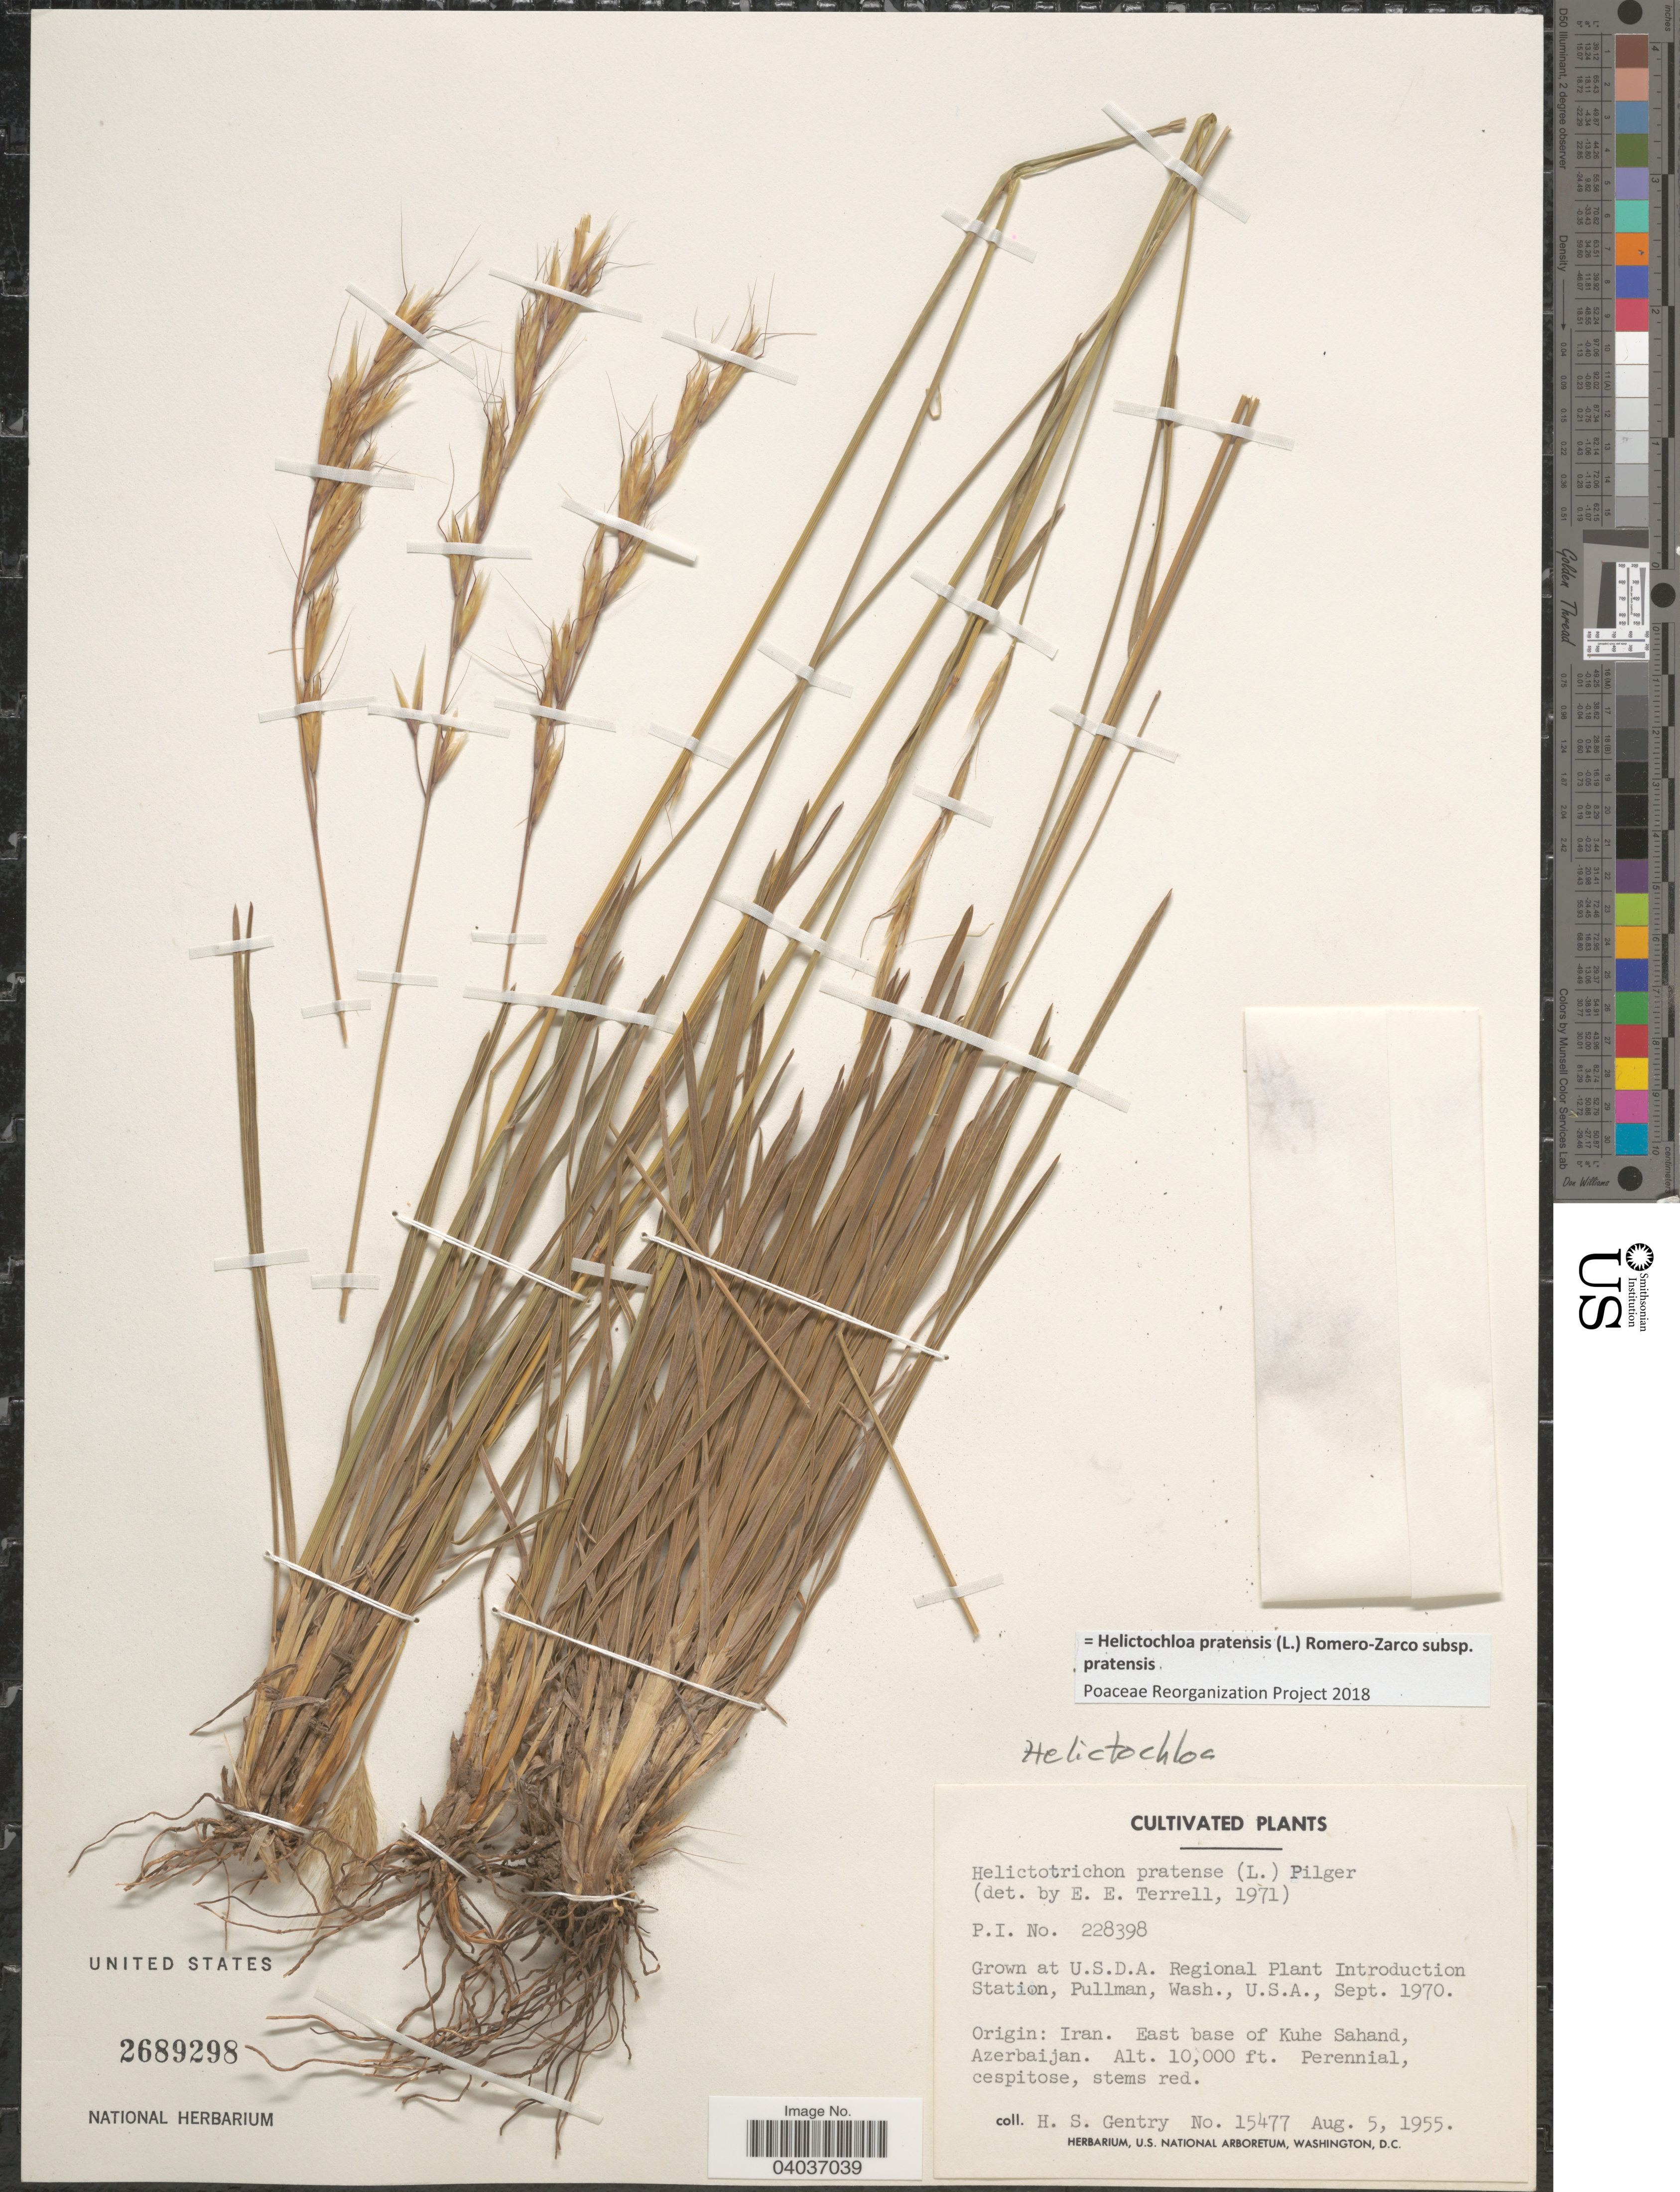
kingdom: Plantae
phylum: Tracheophyta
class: Liliopsida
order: Poales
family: Poaceae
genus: Helictochloa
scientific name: Helictochloa pratensis subsp. pratensis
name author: (L.) Romero-Zarco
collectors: H. S. Gentry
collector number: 15477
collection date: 1955-08-05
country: United States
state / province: Washington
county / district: Whitman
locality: U.S.D.A. Regional Plant Introduction Station, Pullman.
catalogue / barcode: US 2689298